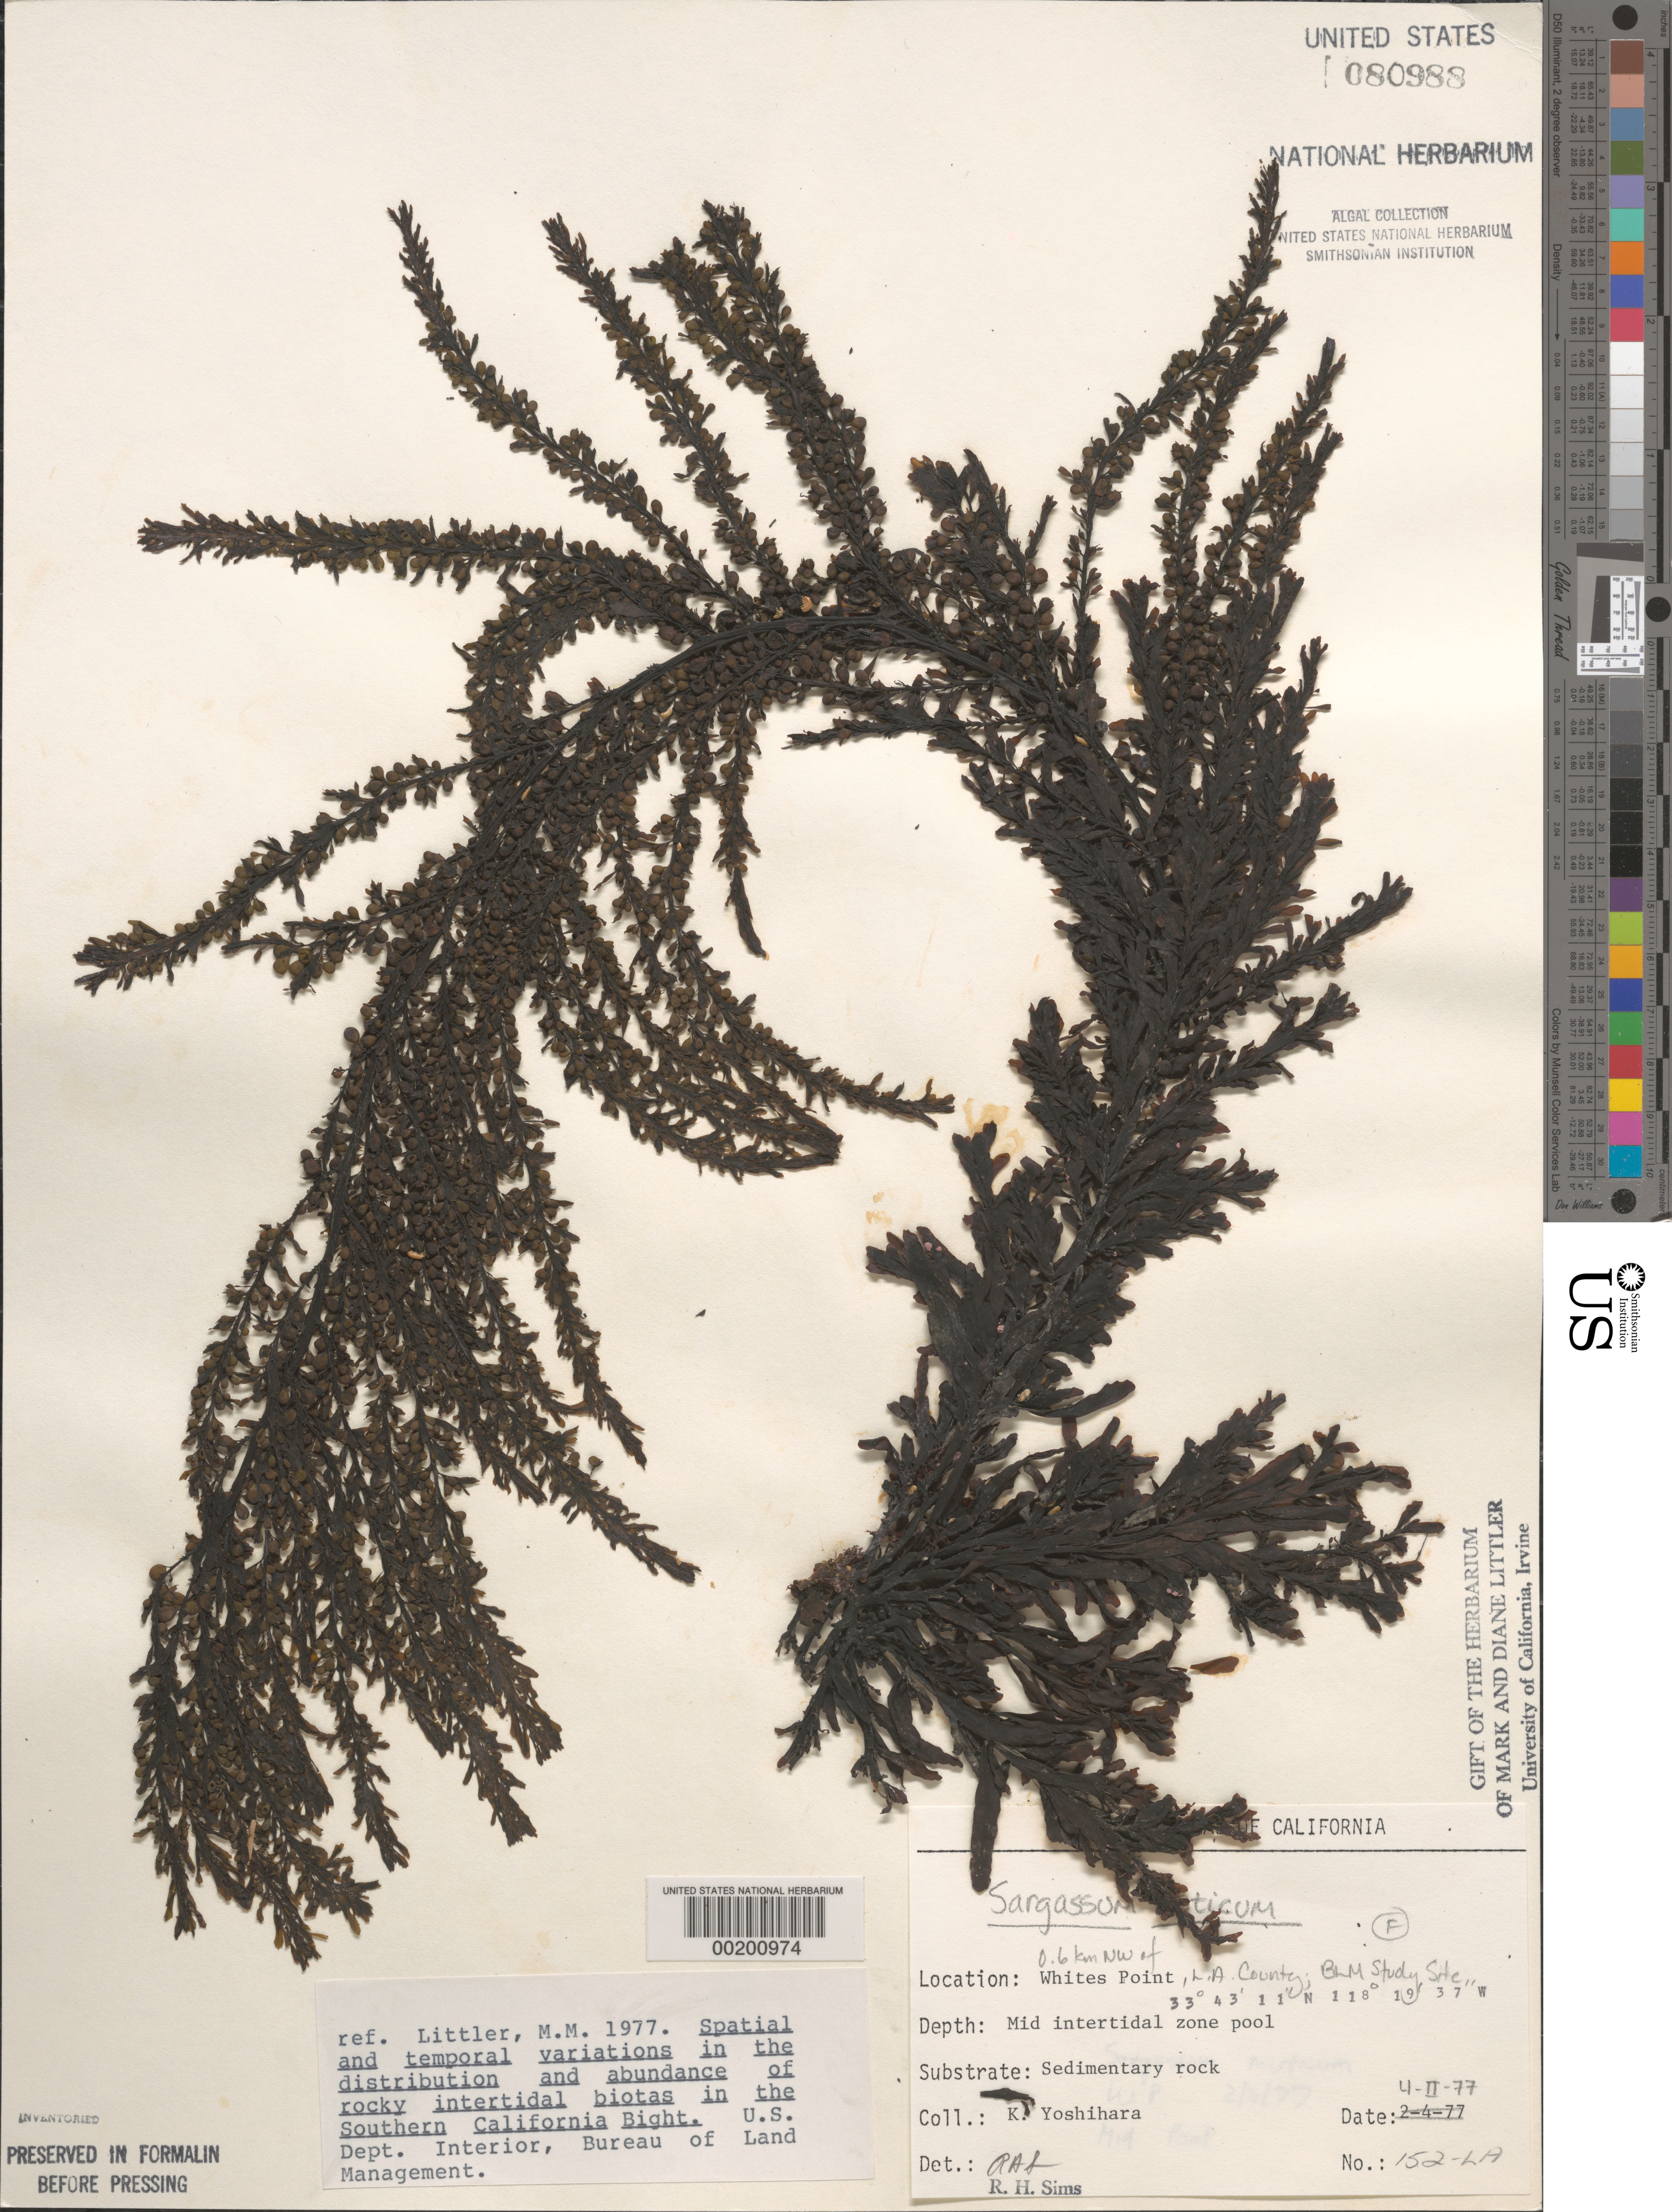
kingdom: Chromista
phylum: Ochrophyta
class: Phaeophyceae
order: Fucales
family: Sargassaceae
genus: Sargassum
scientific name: Sargassum muticum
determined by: Sims, Robert H.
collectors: K. Yoshihara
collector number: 152-la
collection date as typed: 04 Feb 1977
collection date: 1977-02-04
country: United States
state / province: California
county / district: Los Angeles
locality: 0.6 km northwest of Whites Point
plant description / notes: BLM-SOCALBIGHT Rocky Intertidal Survey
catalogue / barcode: US 80988